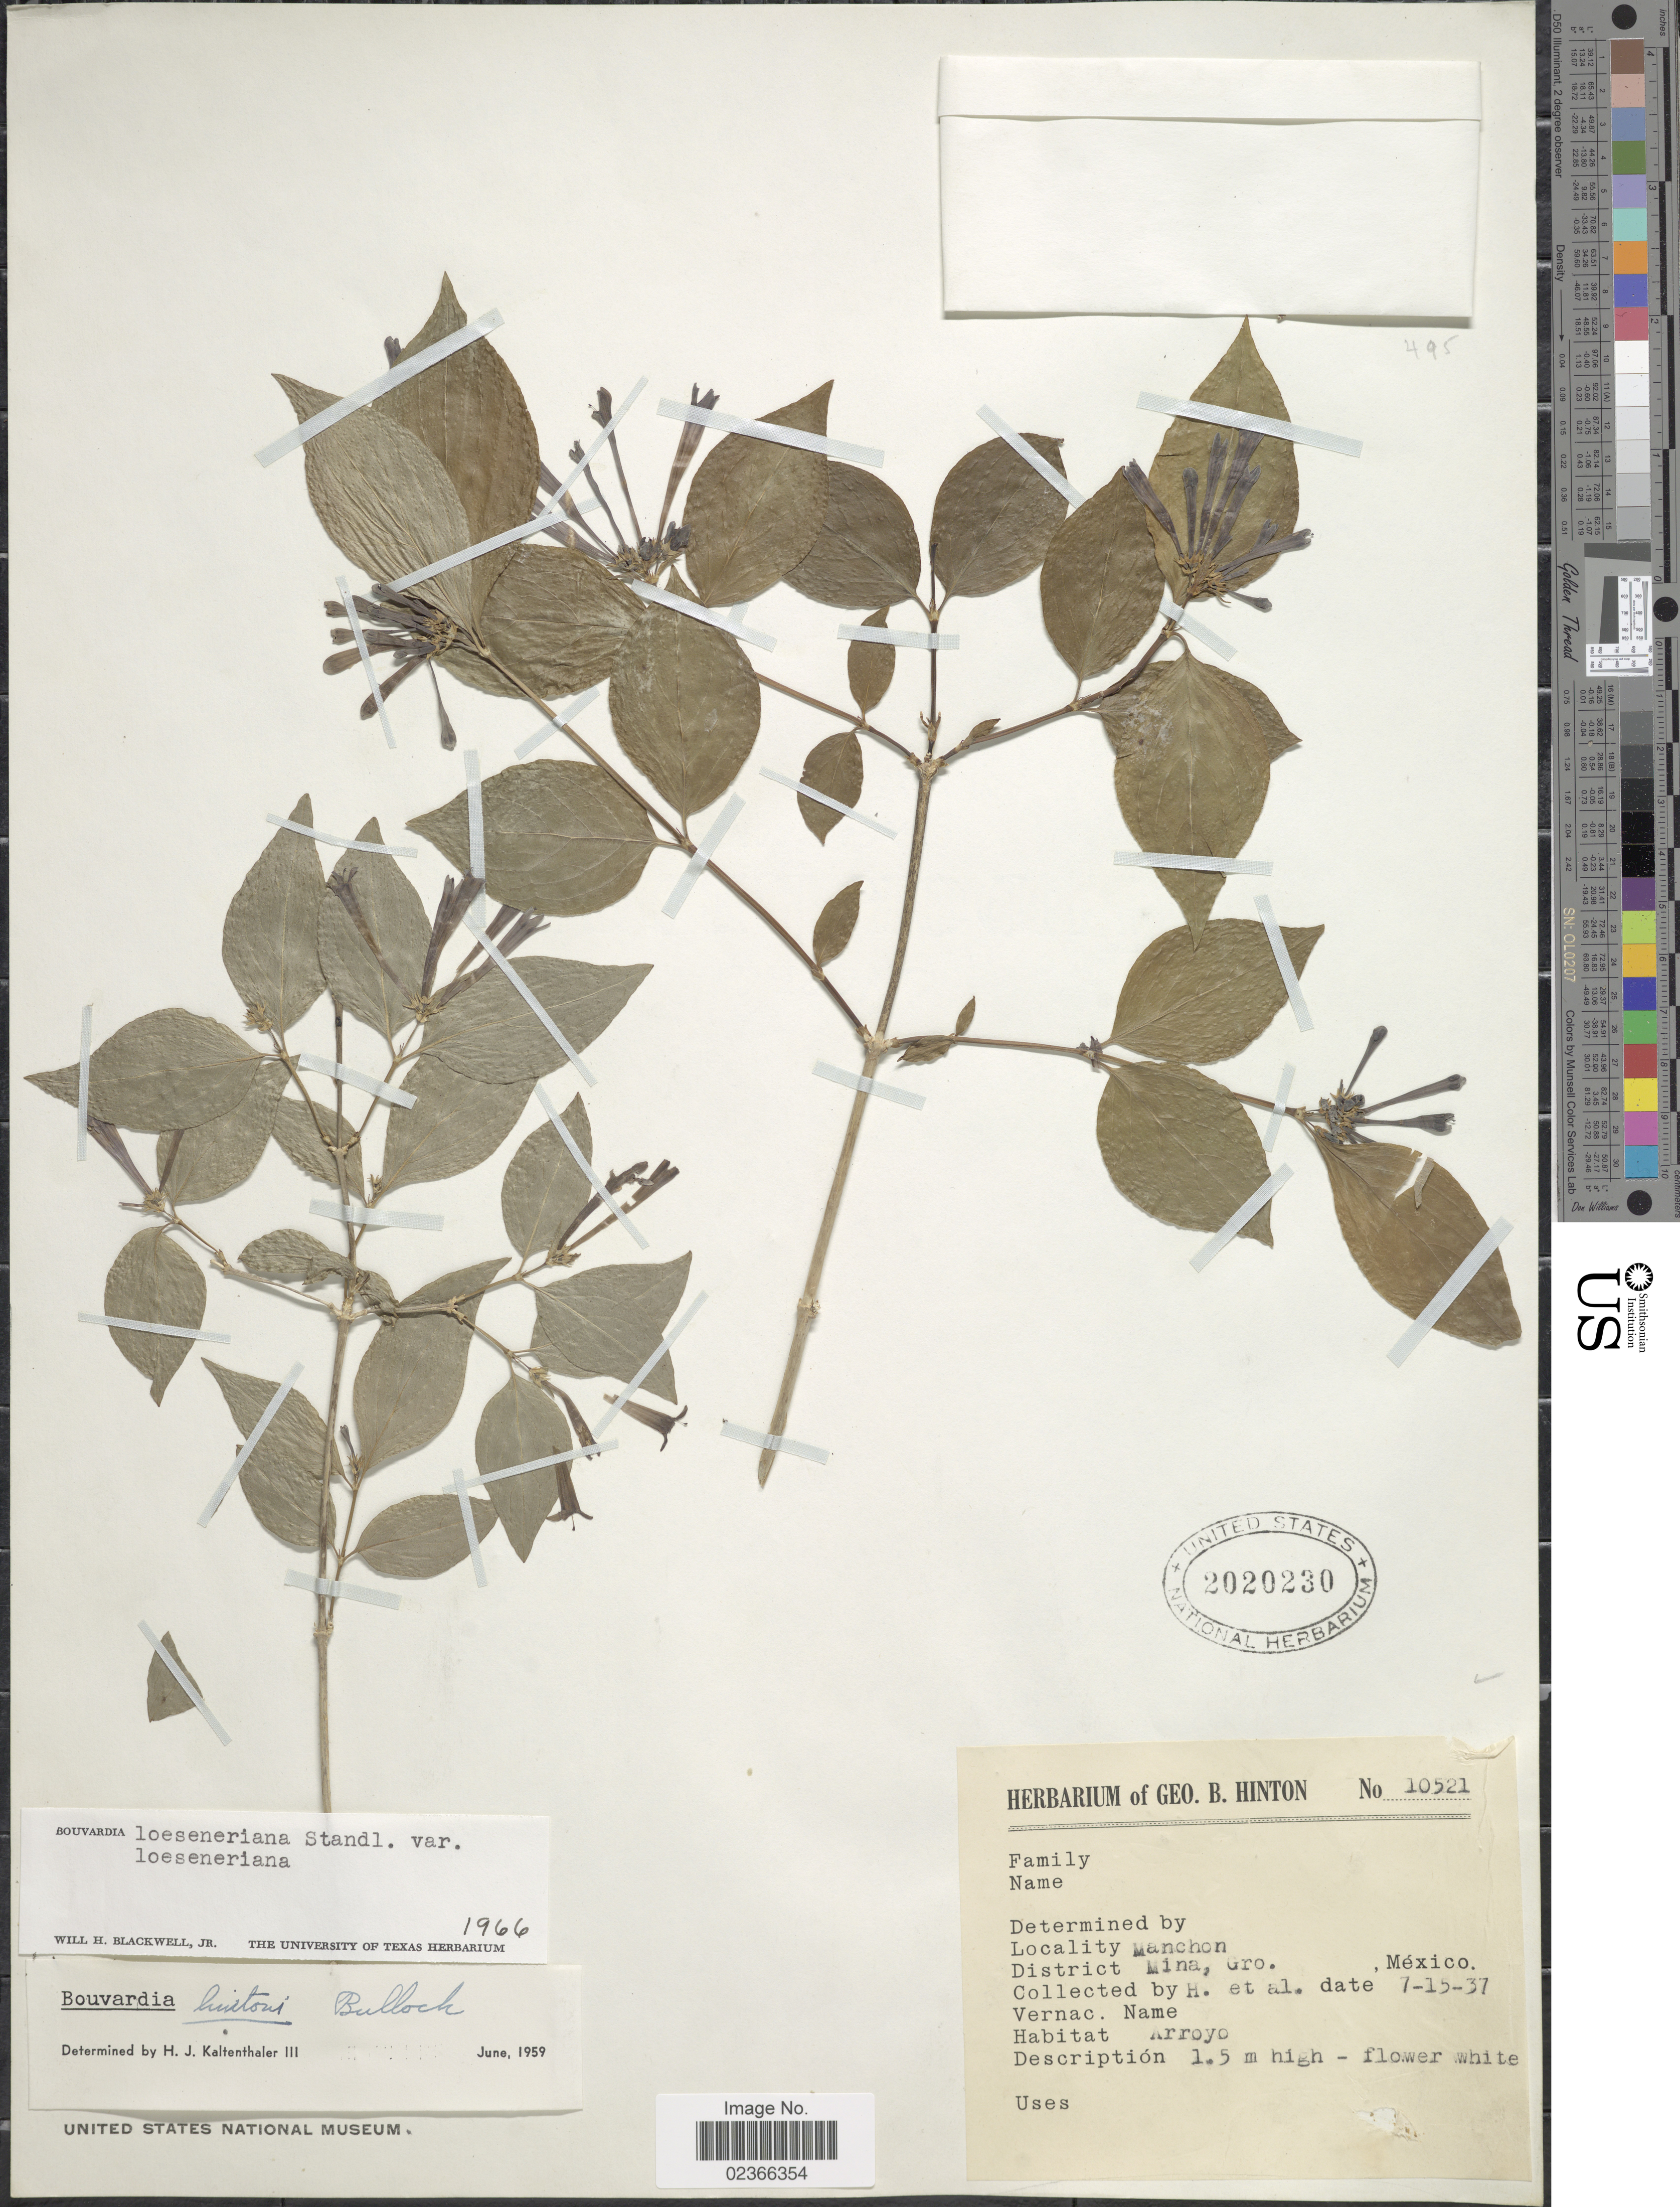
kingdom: Plantae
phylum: Tracheophyta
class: Magnoliopsida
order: Gentianales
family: Rubiaceae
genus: Bouvardia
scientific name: Bouvardia loeseneriana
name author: Standl.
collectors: G. B. Hinton & et al.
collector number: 10521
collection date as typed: Transcribed d/m/y: 15/7/37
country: Mexico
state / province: Guerrero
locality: Manchon, District Mina, Gro.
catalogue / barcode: US 2020230